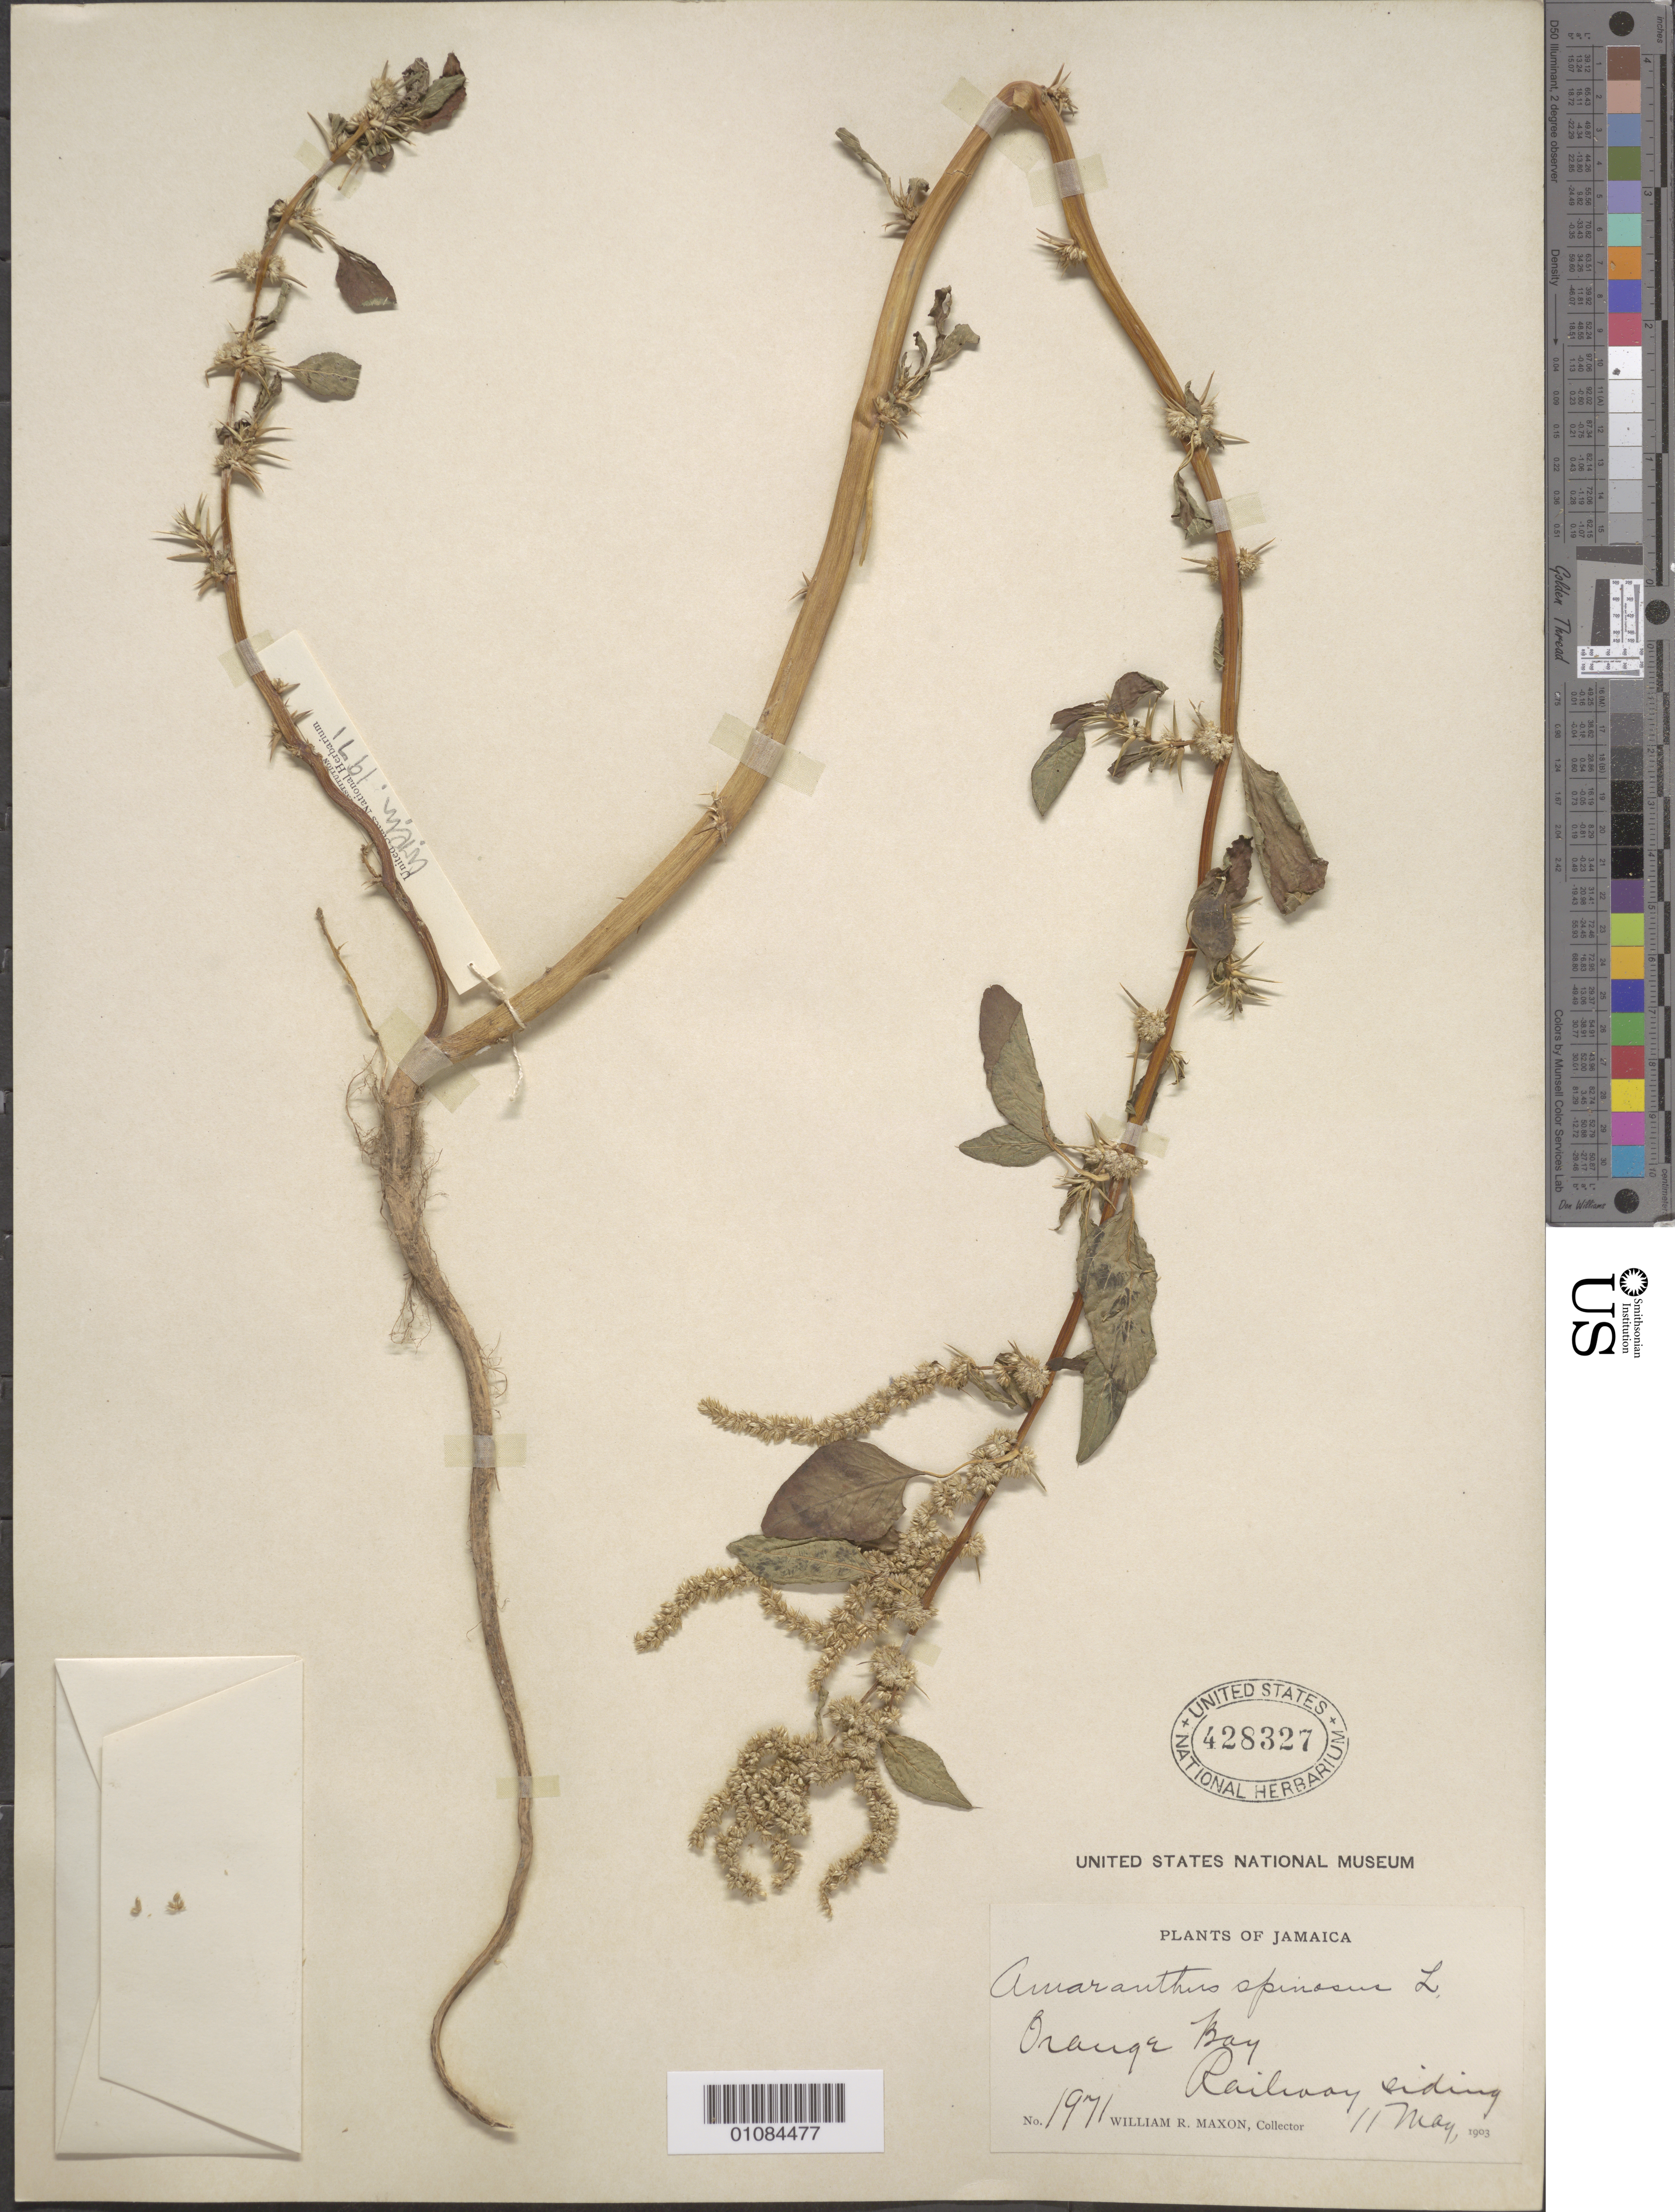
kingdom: Plantae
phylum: Tracheophyta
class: Magnoliopsida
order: Caryophyllales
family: Amaranthaceae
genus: Amaranthus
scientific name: Amaranthus spinosus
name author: L.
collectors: W. R. Maxon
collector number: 1971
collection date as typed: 11 May 1903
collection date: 1903-05-11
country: Jamaica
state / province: Hanover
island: Jamaica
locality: Orange Bay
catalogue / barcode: US 428327